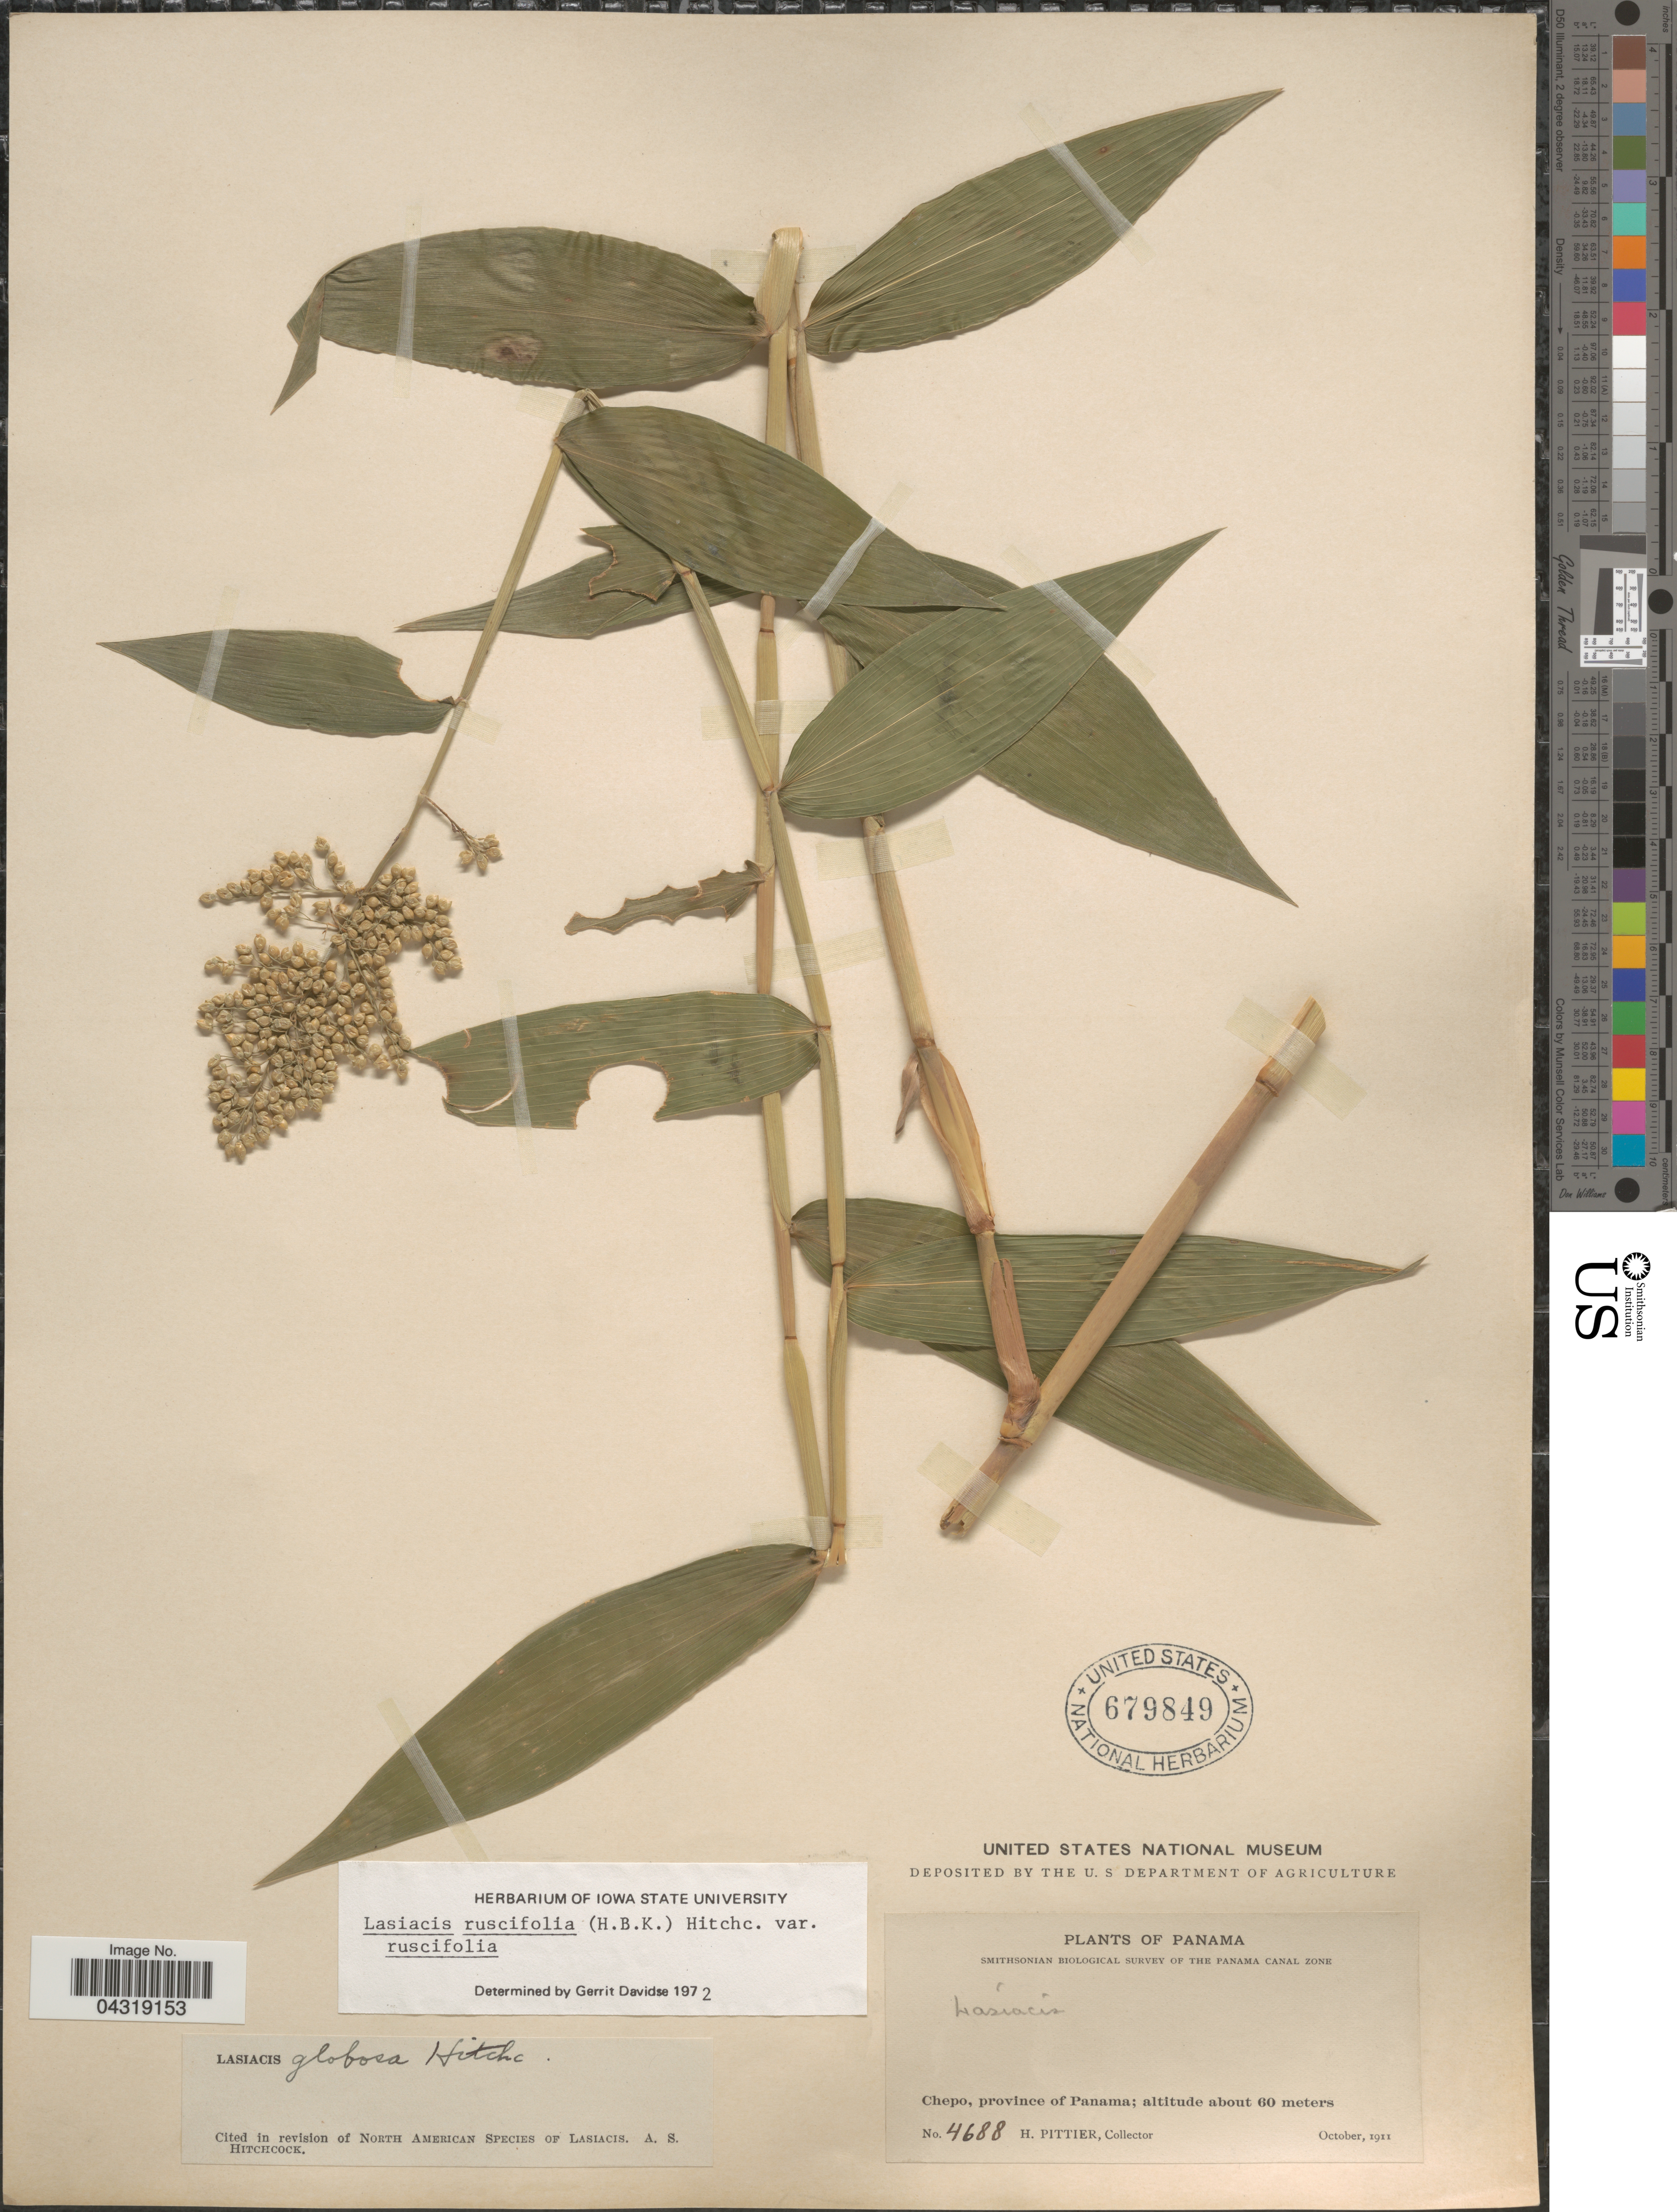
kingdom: Plantae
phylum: Tracheophyta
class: Liliopsida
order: Poales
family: Poaceae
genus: Lasiacis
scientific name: Lasiacis ruscifolia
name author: (Kunth) Hitchc.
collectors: H. F. Pittier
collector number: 4688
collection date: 1911-10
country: Panama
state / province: Panamá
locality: Smithsonian Biological Survey of the Panama Canal Zone. Chepo.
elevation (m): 60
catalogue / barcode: US 679849